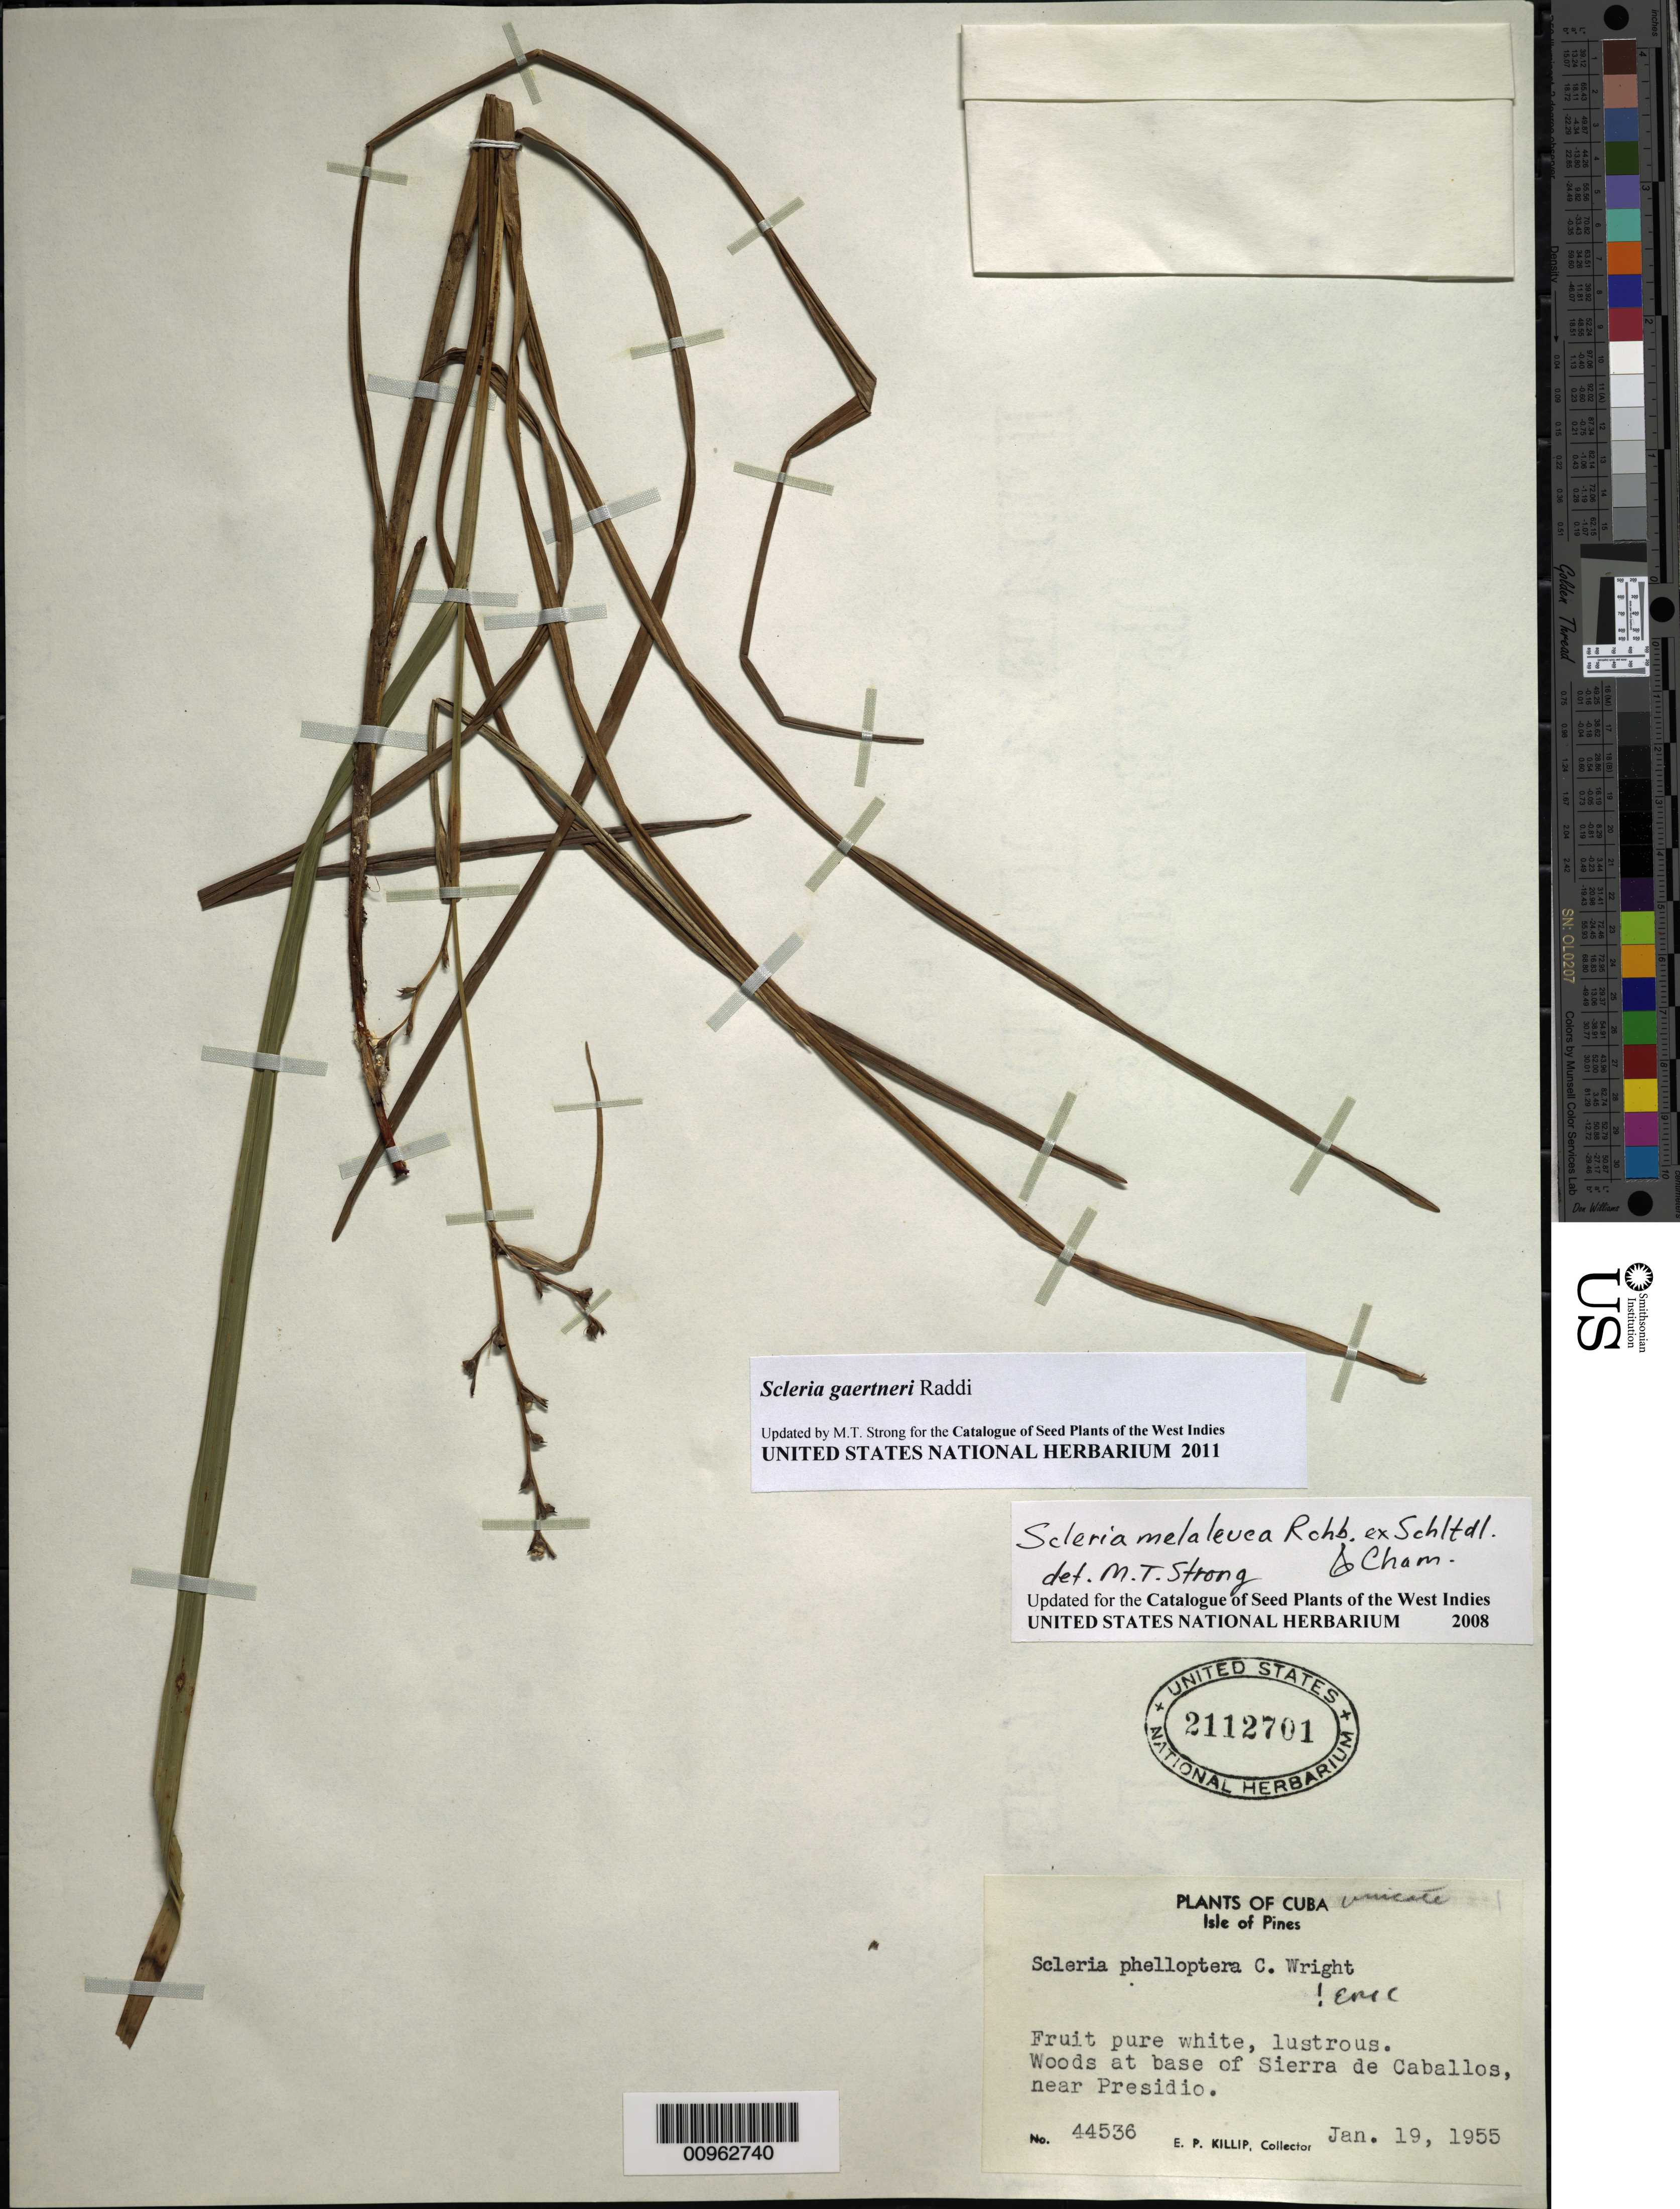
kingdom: Plantae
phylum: Tracheophyta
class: Liliopsida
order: Poales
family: Cyperaceae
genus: Scleria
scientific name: Scleria gaertneri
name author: Raddi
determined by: Strong, M. T., (US), Smithsonian Institution - National Museum of Natural History (UNITED STATES)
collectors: E. P. Killip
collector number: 44536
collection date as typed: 19 Jan 1955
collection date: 1955-01-19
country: Cuba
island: Isla de la Juventud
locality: Isle of Pines, AT base of Sierra de Caballos, near Presidio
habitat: Woods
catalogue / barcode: US 2112701